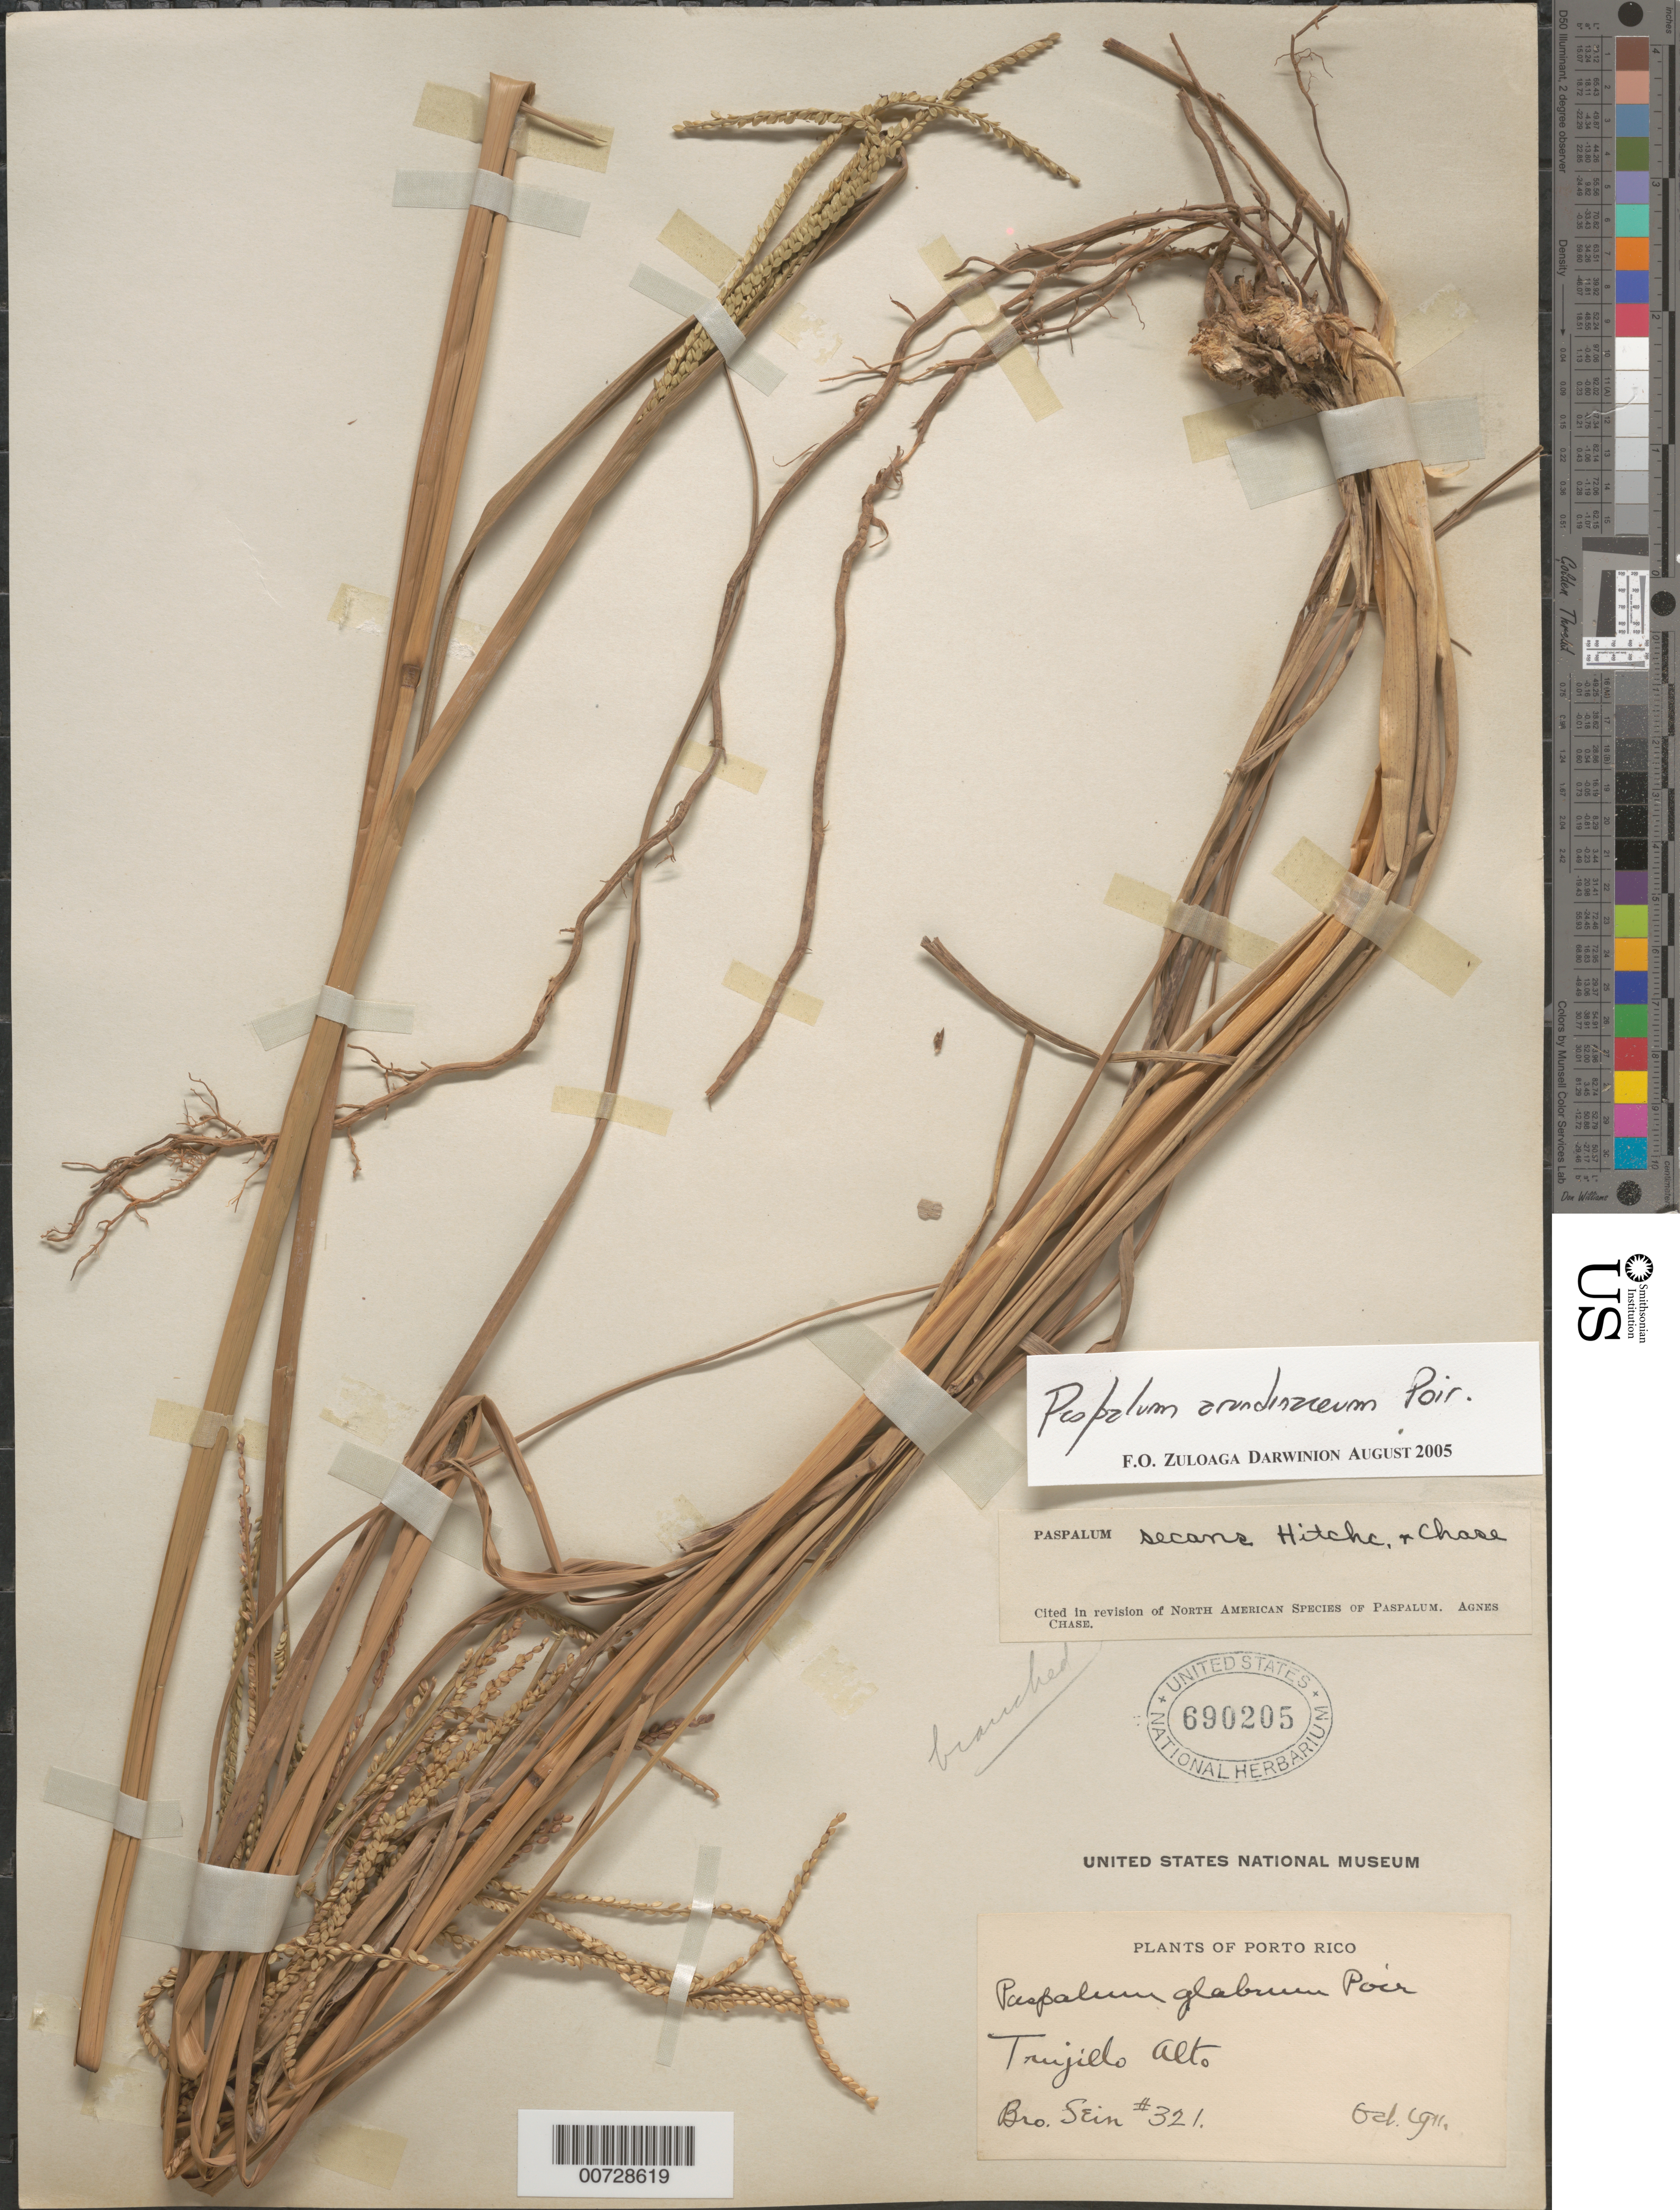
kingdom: Plantae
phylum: Tracheophyta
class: Liliopsida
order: Poales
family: Poaceae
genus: Paspalum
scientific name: Paspalum arundinaceum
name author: Poir.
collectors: Sein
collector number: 321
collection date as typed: Oct 1911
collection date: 1911-10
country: Puerto Rico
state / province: Trujillo Alto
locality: Trujillo Alto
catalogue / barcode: US 690205